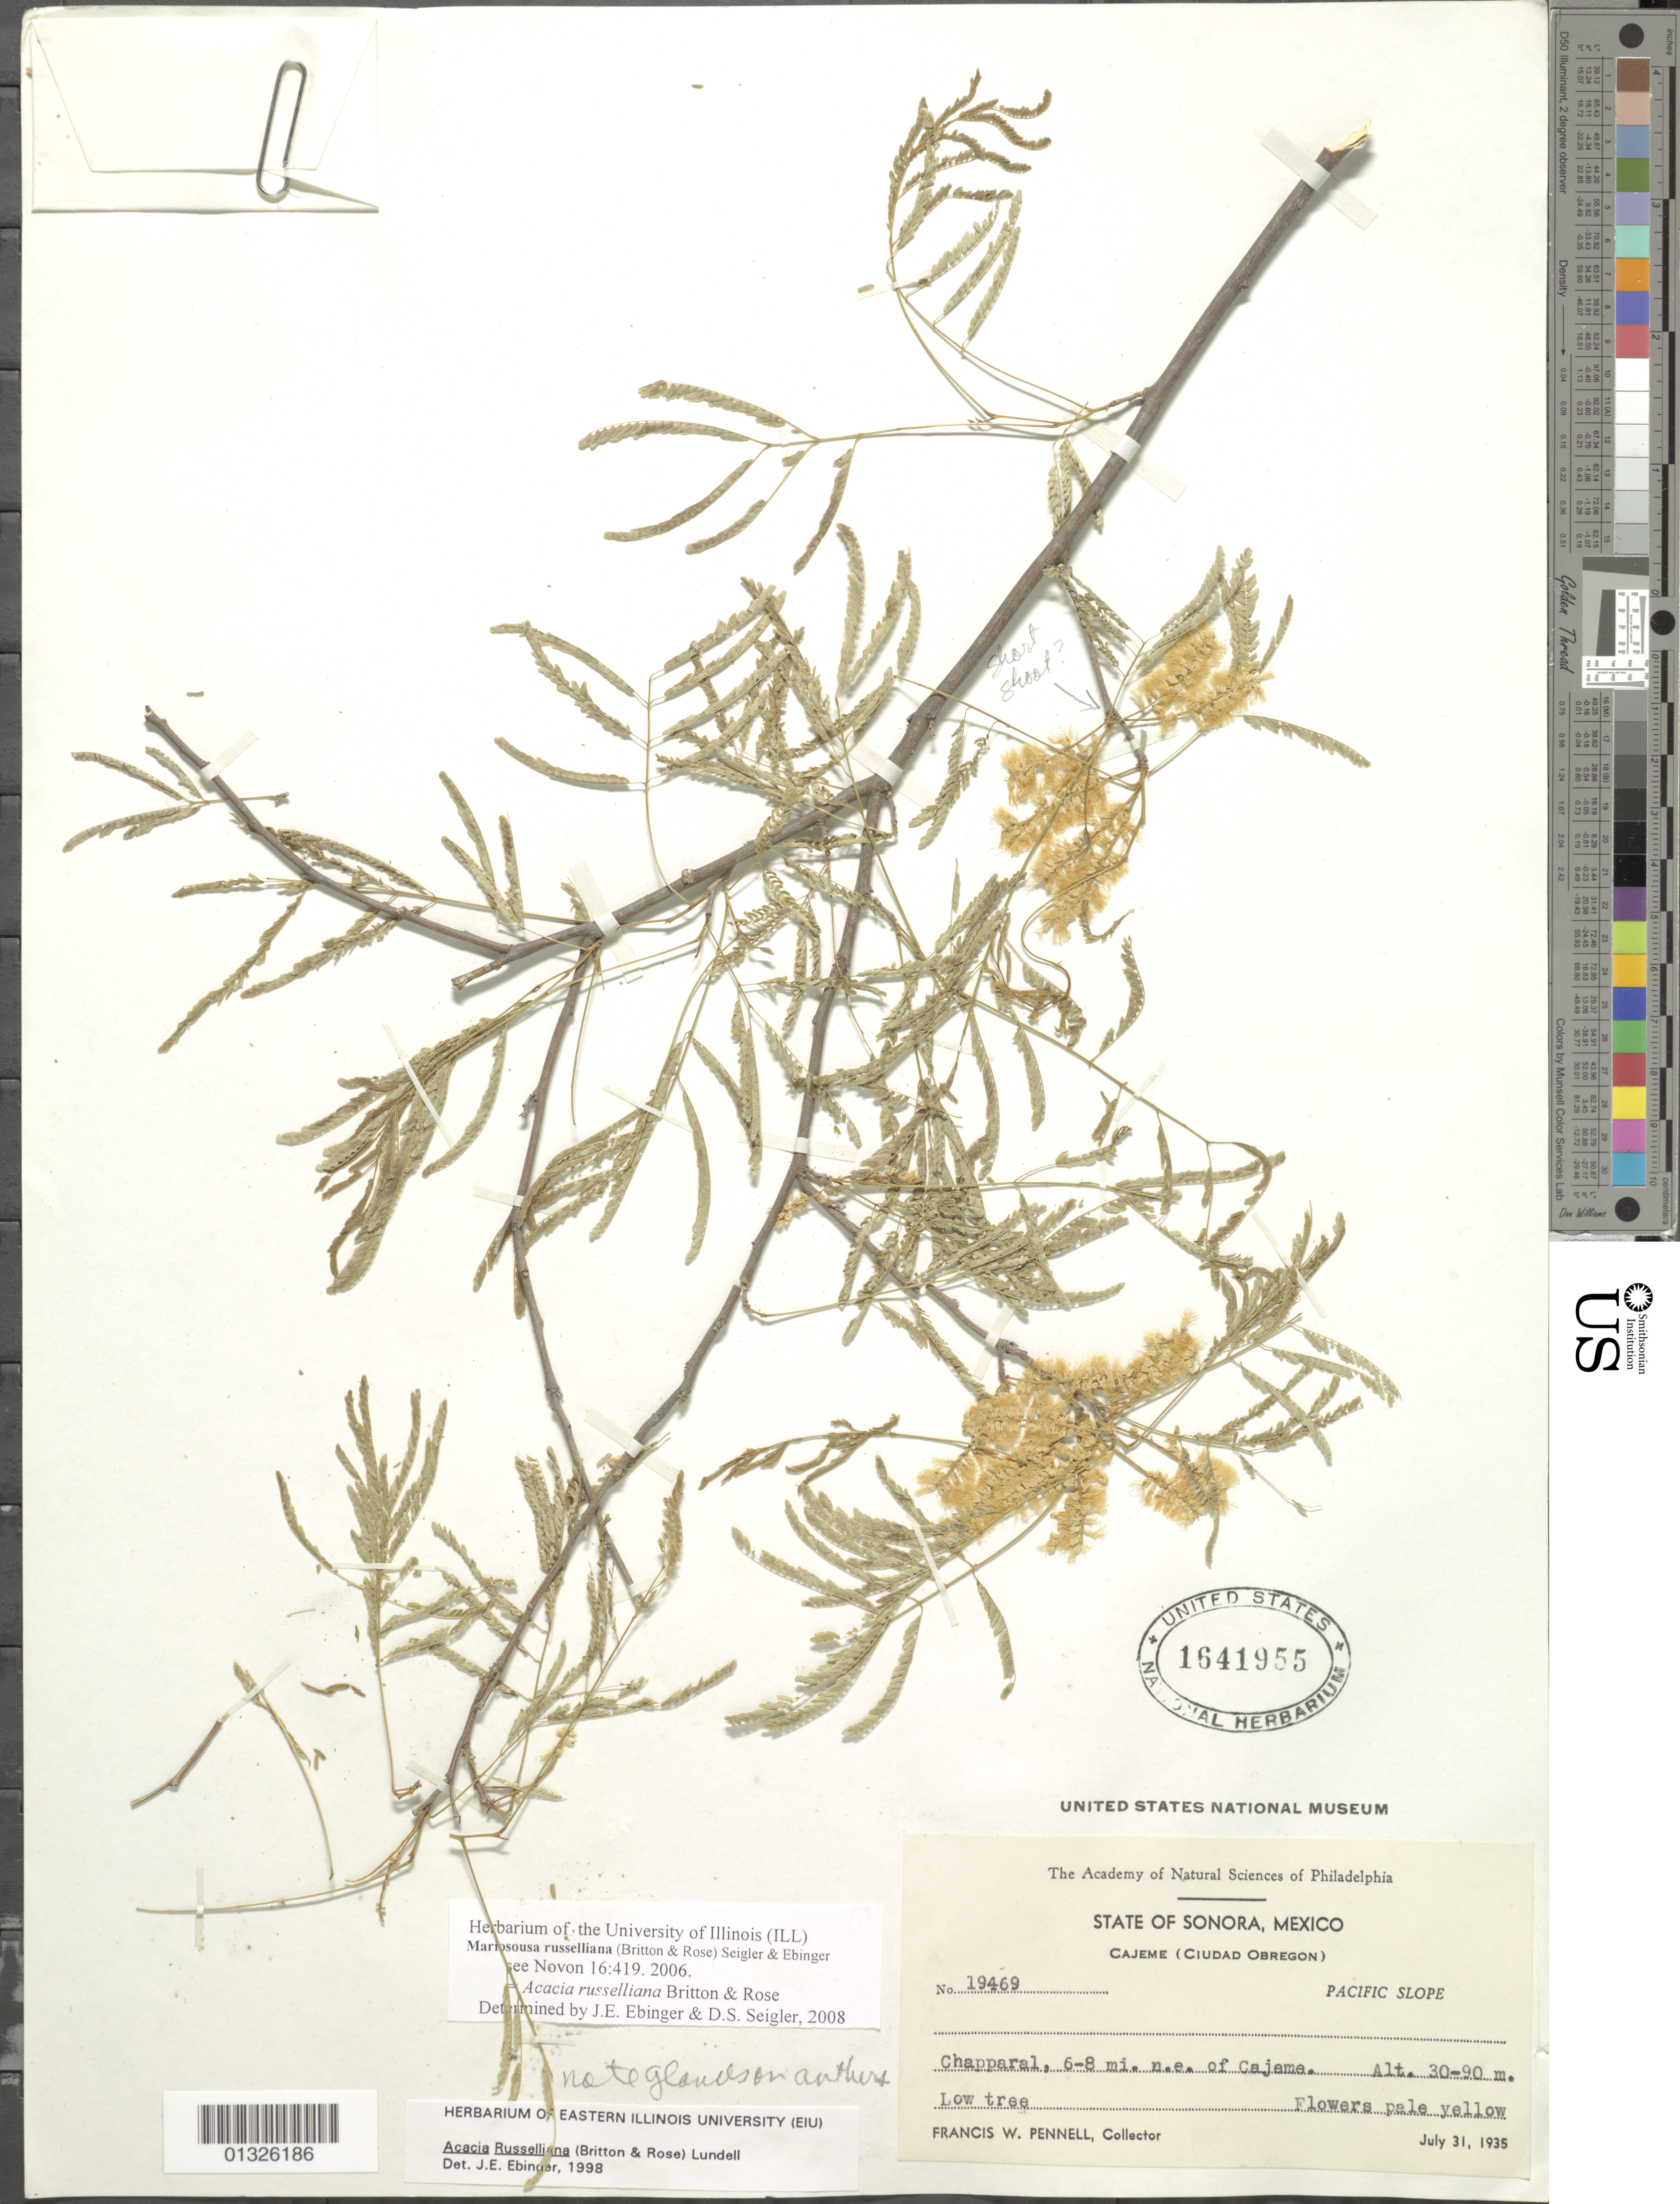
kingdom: Plantae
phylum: Tracheophyta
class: Magnoliopsida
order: Fabales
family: Fabaceae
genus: Mariosousa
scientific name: Mariosousa russelliana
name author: (Britton & Rose) Seigler & Ebinger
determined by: Ebinger, J. E.; Seigler, David S.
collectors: F. W. Pennell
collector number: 19469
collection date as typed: July 31,1935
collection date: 1935-07-31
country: Mexico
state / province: Sonora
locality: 6-8 mi. NE of Cajeme (Ciudad Obregón). State of Sonora. Pacific Slope.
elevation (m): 30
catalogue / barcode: US 1641955